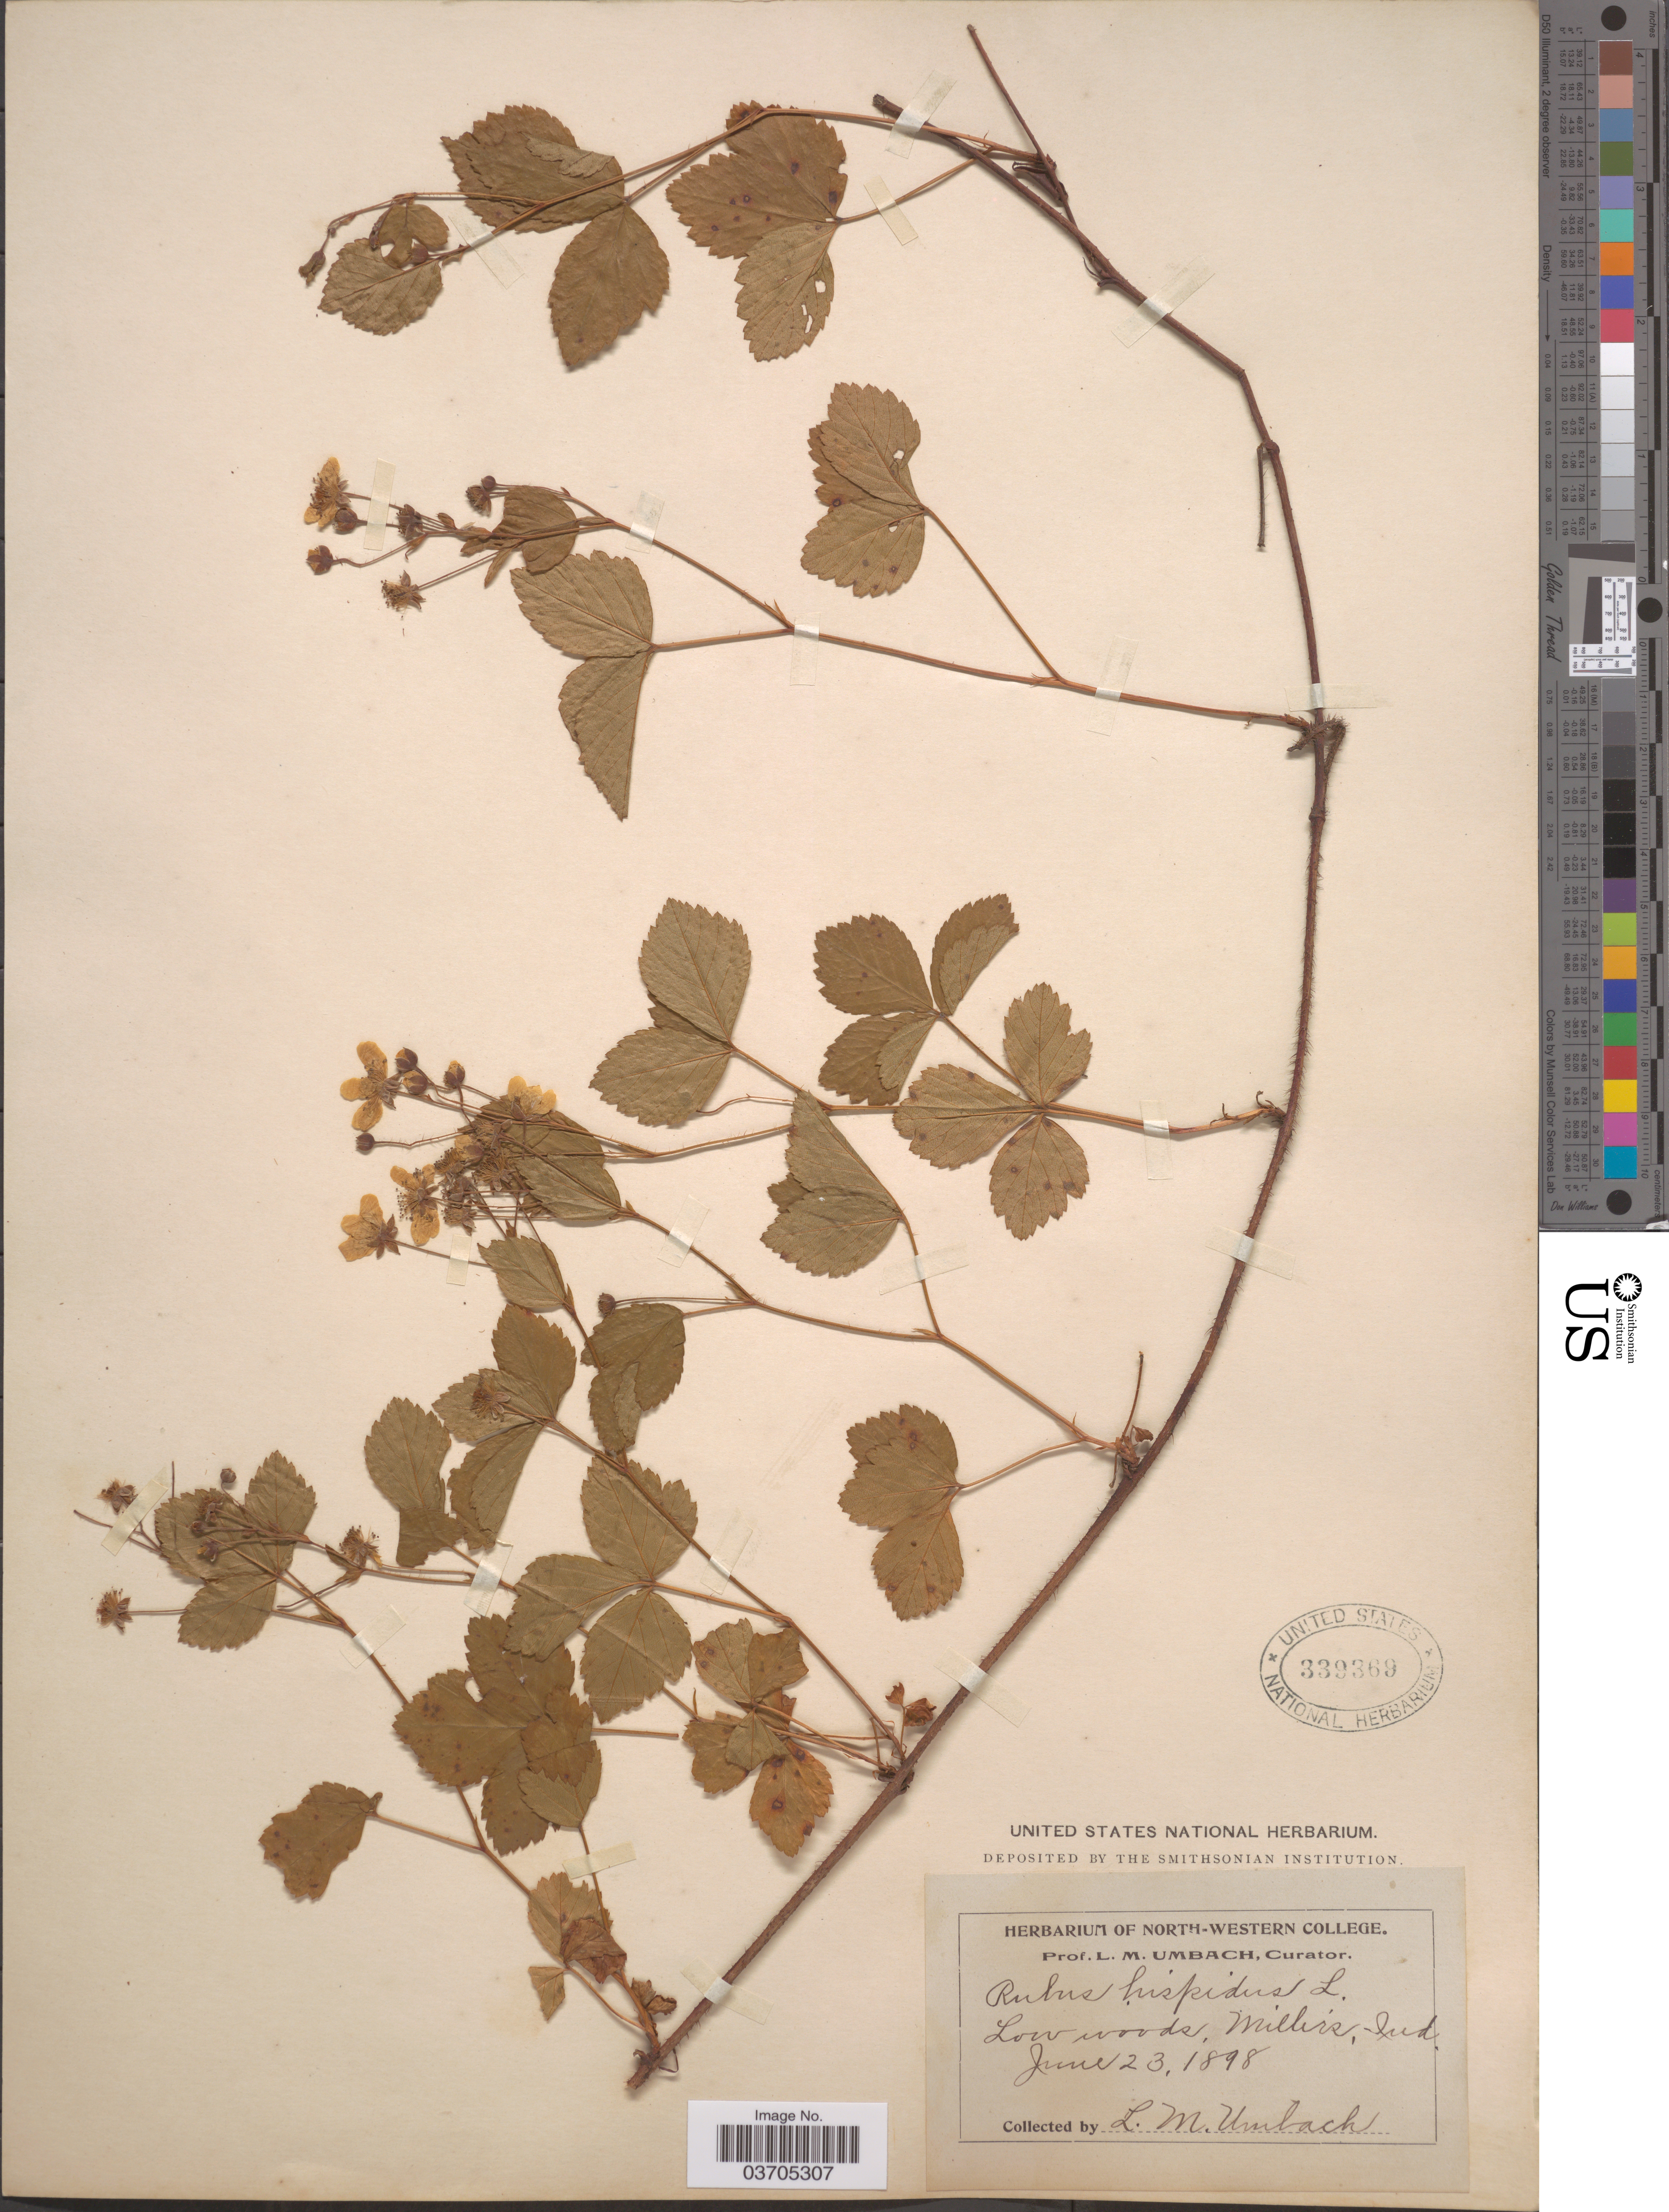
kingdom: Plantae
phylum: Tracheophyta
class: Magnoliopsida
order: Rosales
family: Rosaceae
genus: Rubus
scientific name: Rubus hispidus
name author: L.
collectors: L. M. Umbach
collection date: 1898-06-23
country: United States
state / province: Indiana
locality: Miller's.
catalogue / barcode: US 339369